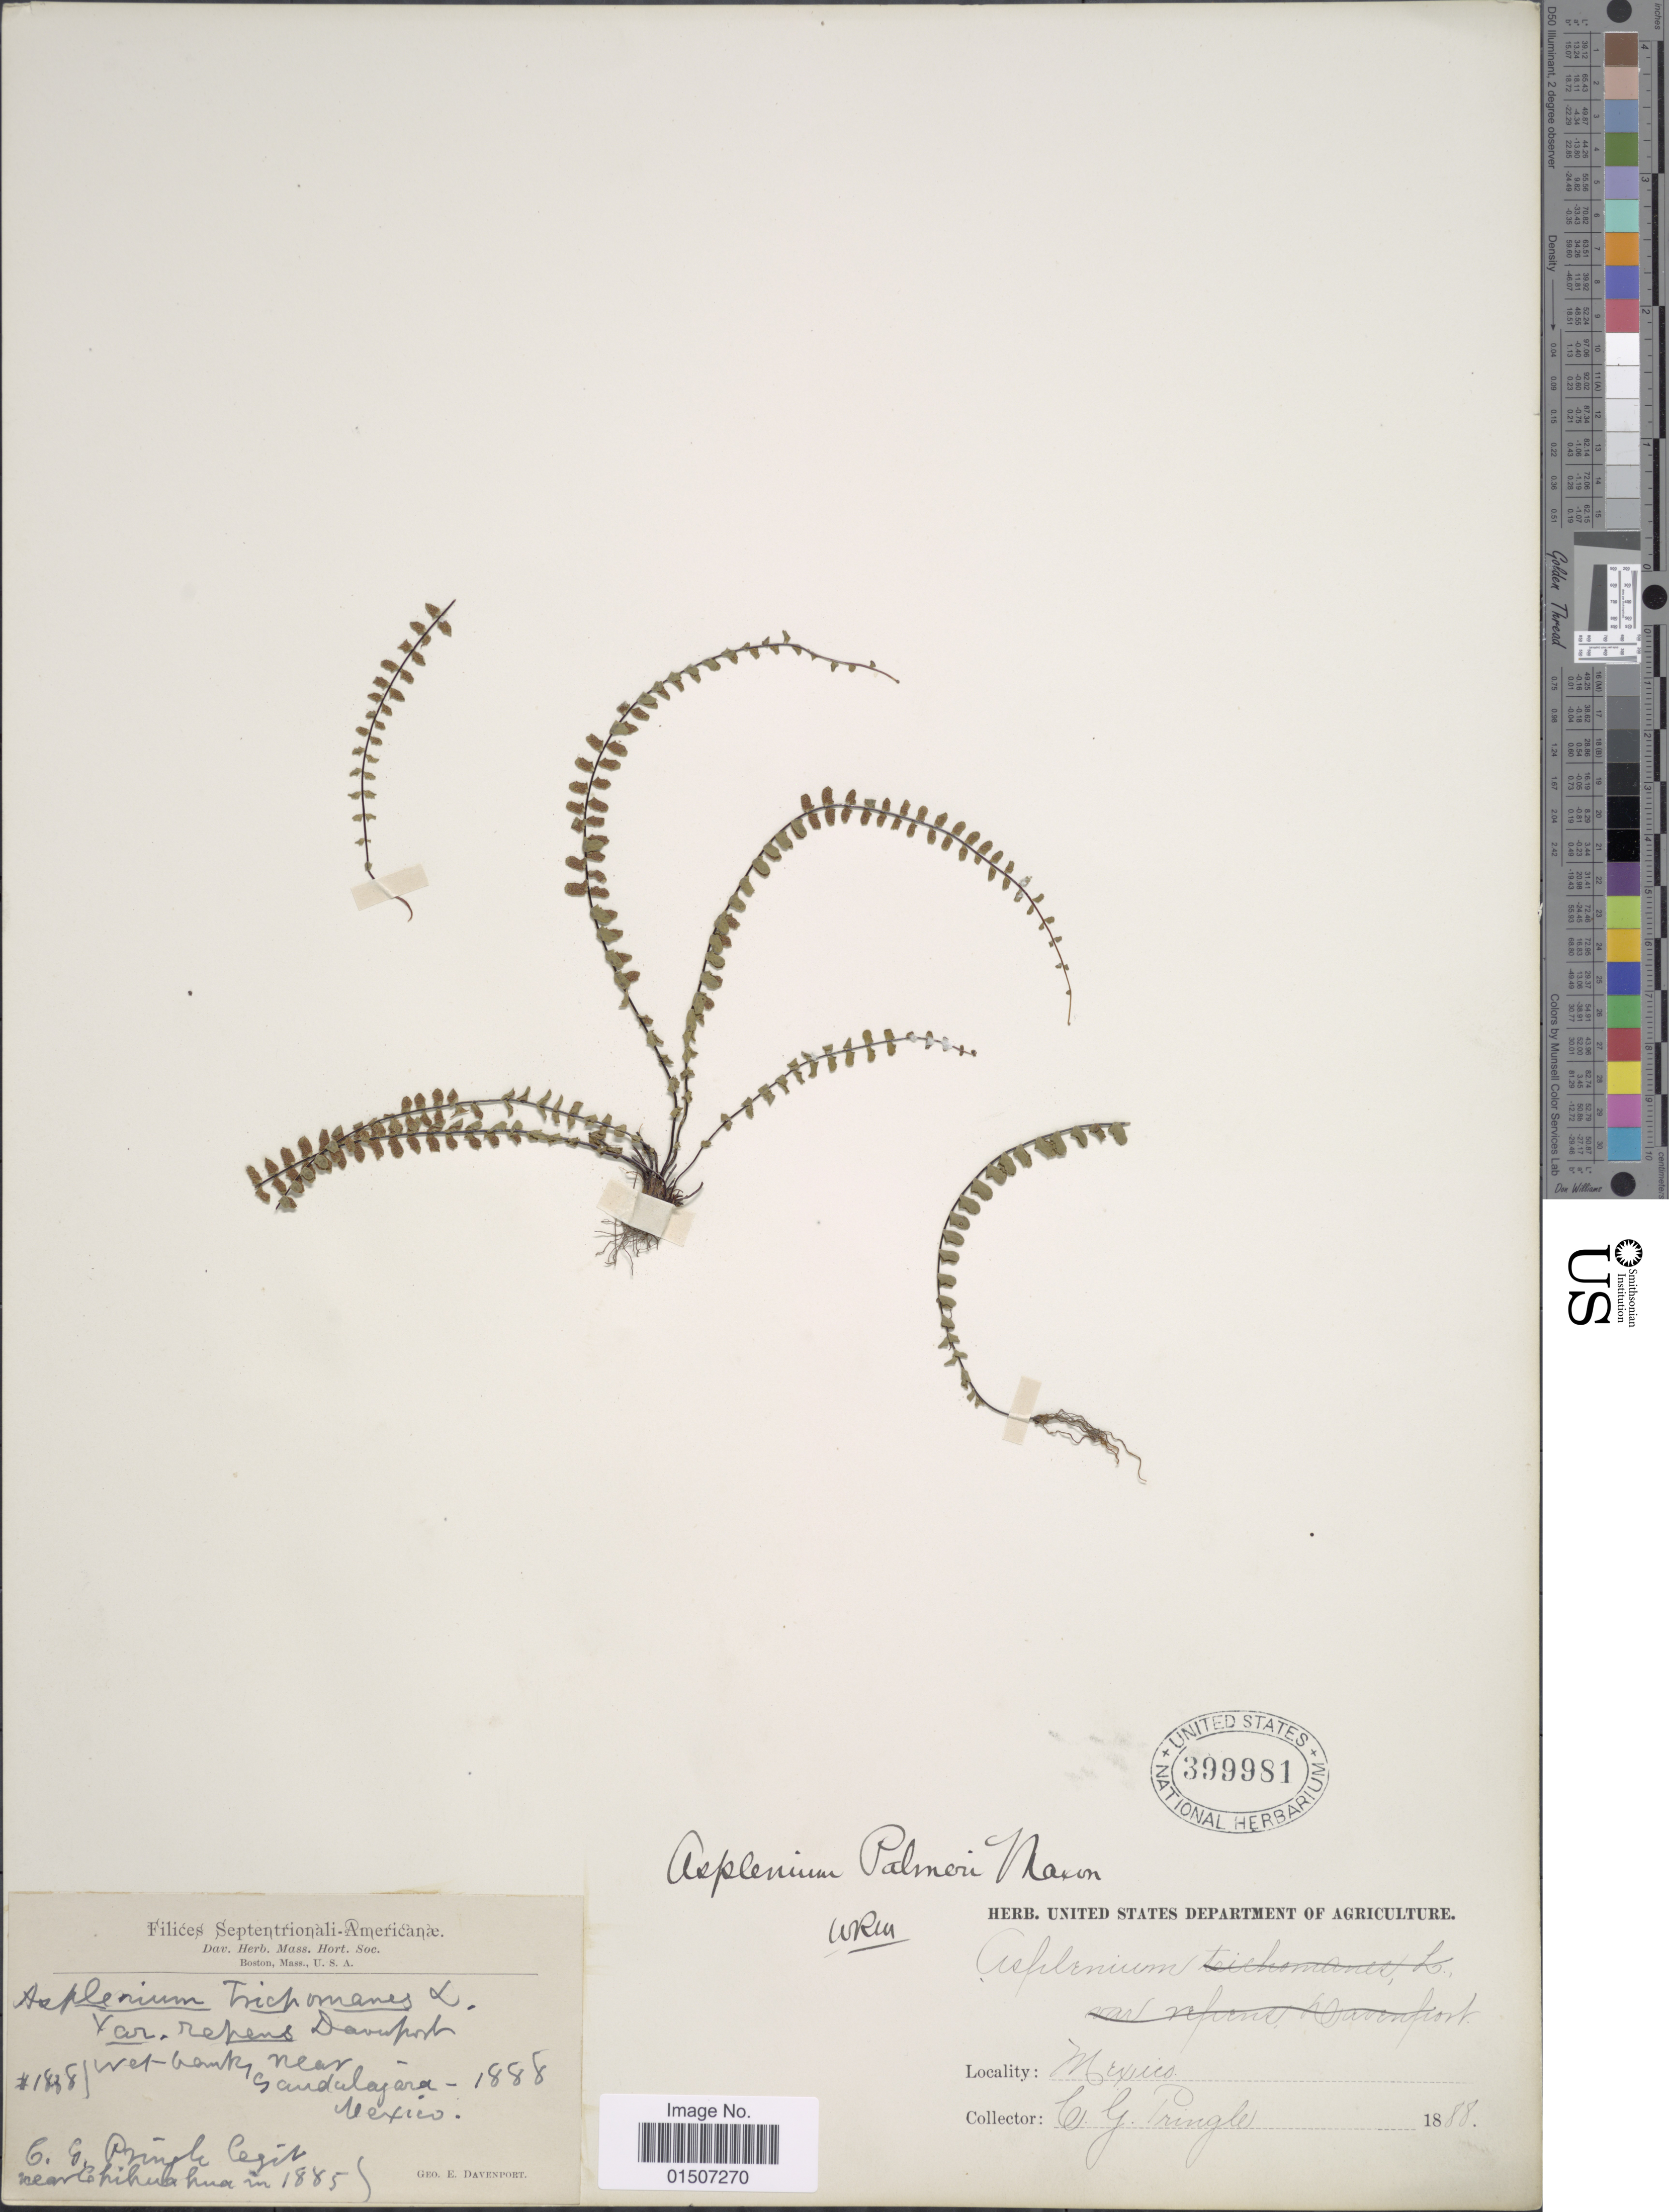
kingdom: Plantae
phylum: Tracheophyta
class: Polypodiopsida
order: Polypodiales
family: Aspleniaceae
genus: Asplenium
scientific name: Asplenium palmeri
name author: Maxon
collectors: C. G. Pringle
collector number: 1838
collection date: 1888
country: Mexico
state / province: Chihuahua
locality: Wet banks near Guadulajara, near Chihuahua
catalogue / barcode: US 399981